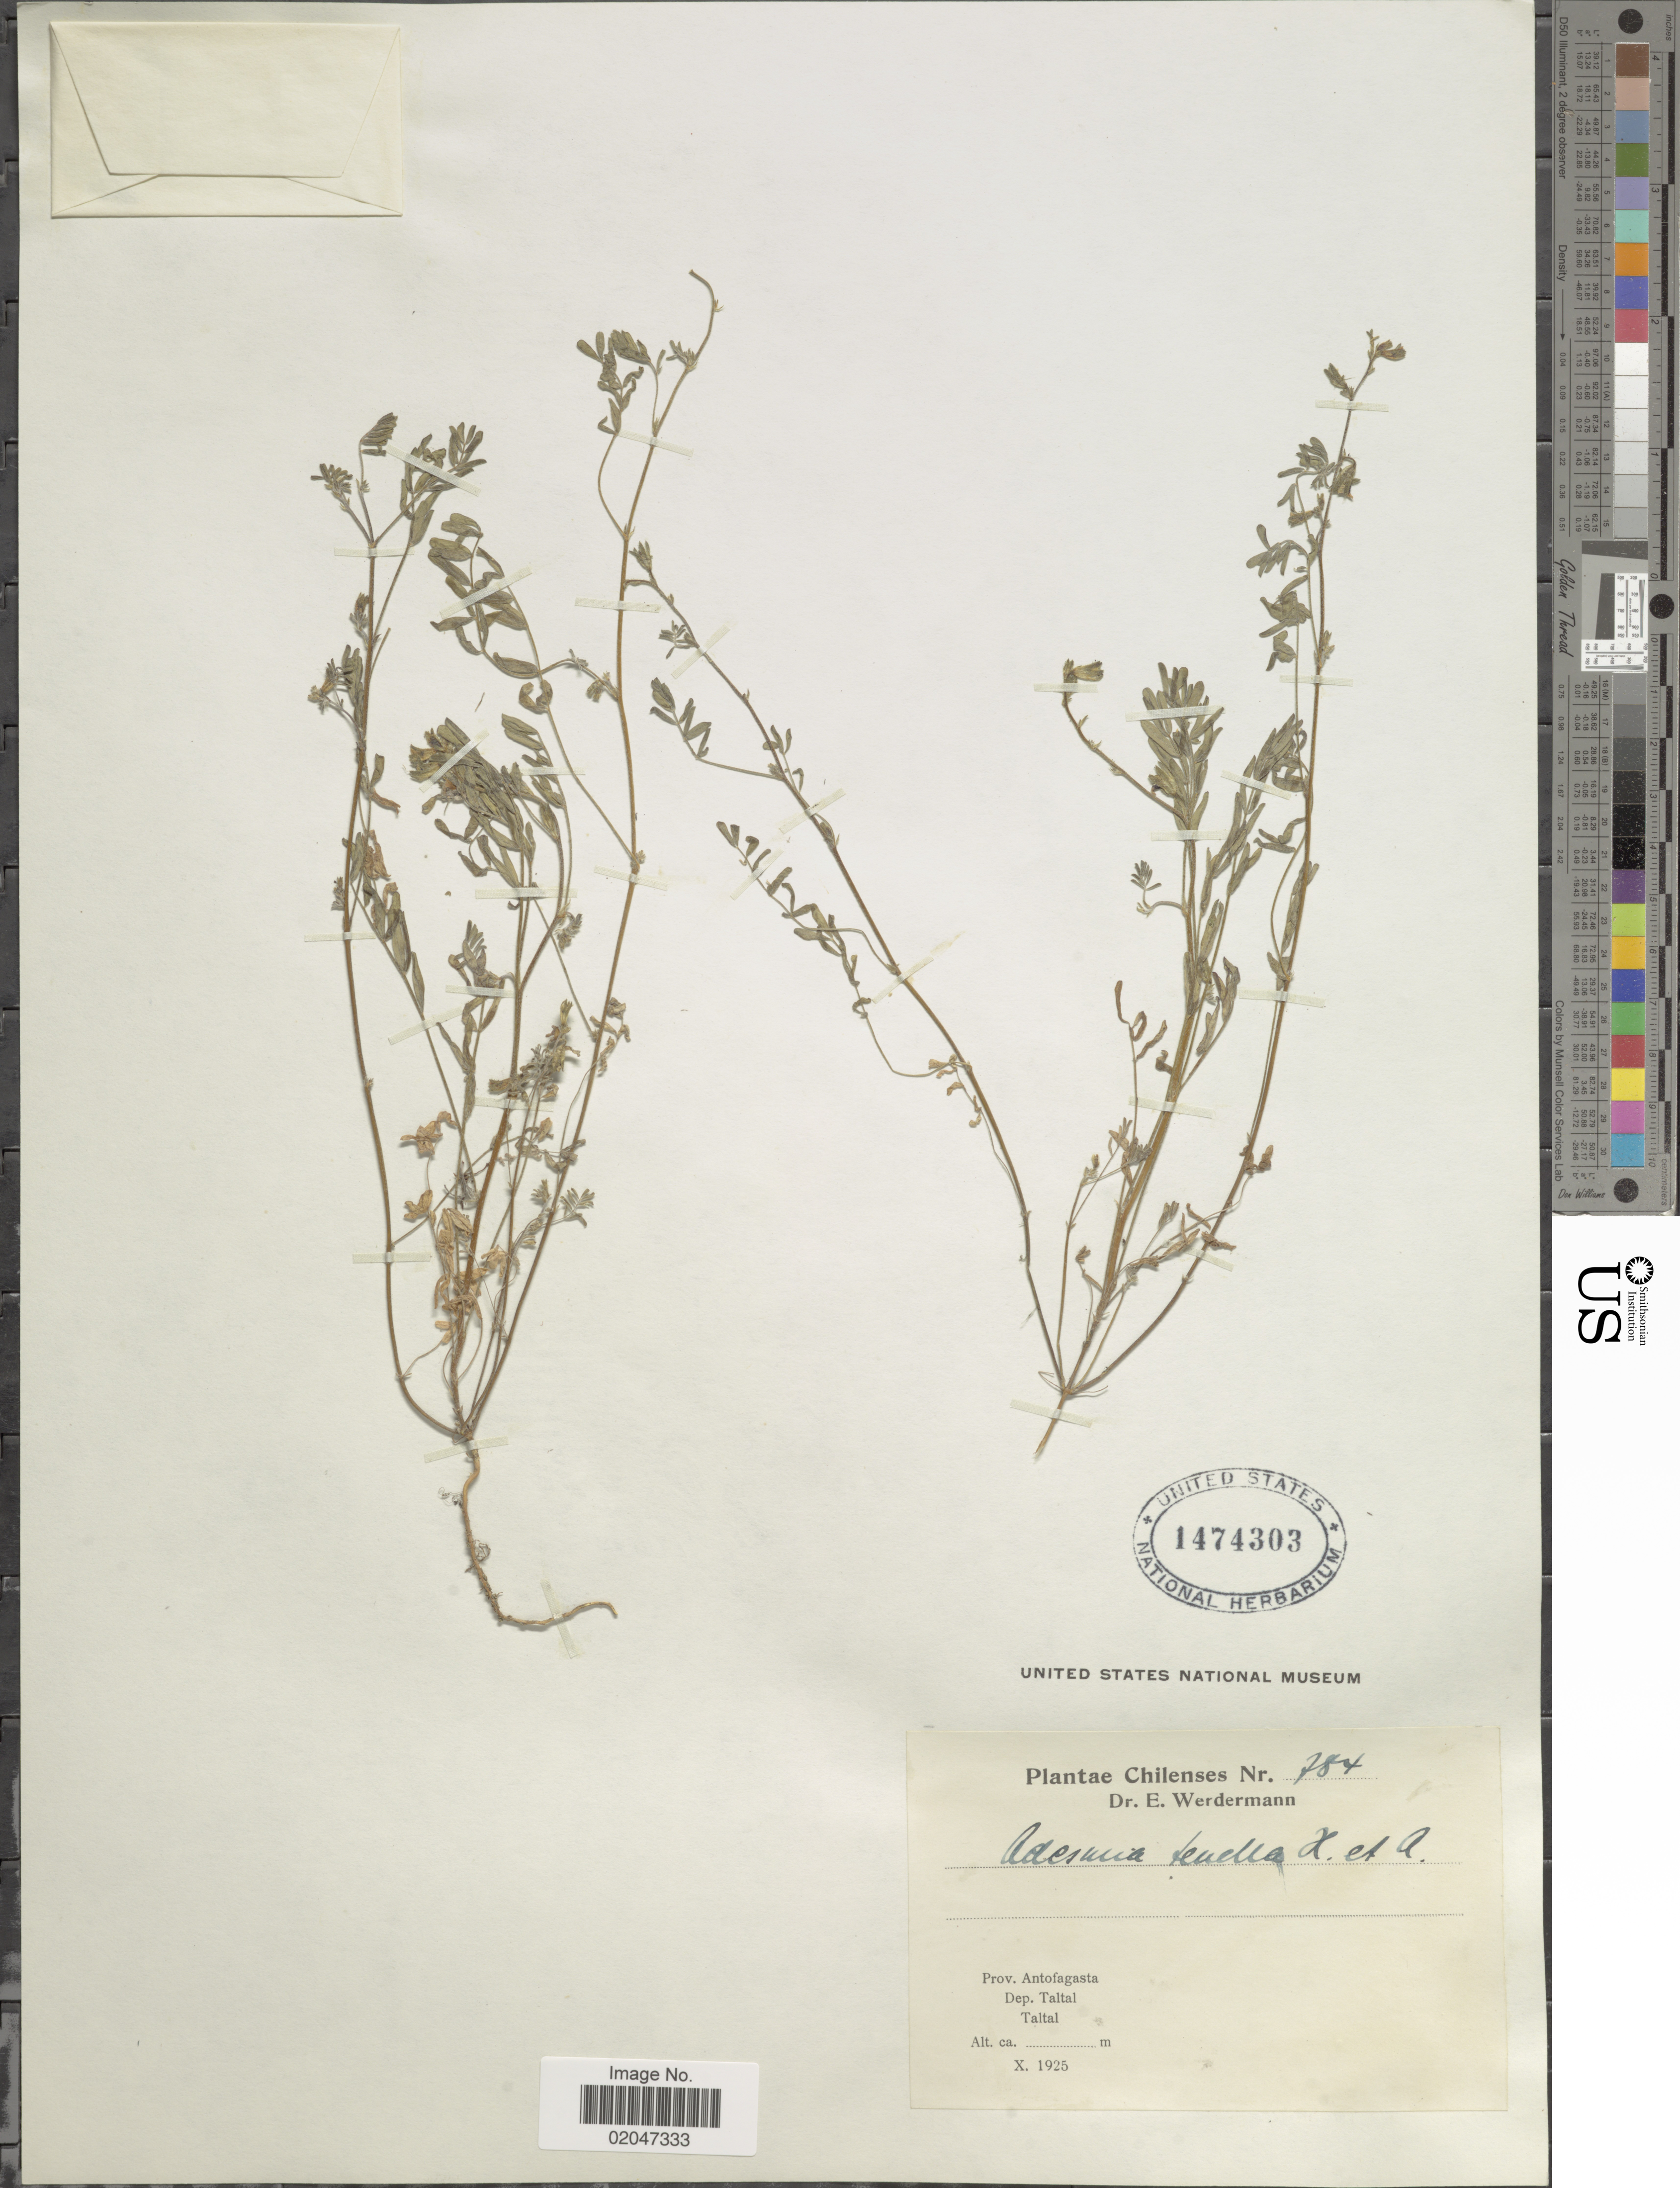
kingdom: Plantae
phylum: Tracheophyta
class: Magnoliopsida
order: Fabales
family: Fabaceae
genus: Adesmia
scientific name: Adesmia tenella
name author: Hook. & Arn.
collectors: E. Werdermann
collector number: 784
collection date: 1925-10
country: Chile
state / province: Antofagasta (II)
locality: Prov. Antofagasta, Dep Taltal, Taltal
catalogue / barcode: US 1474303